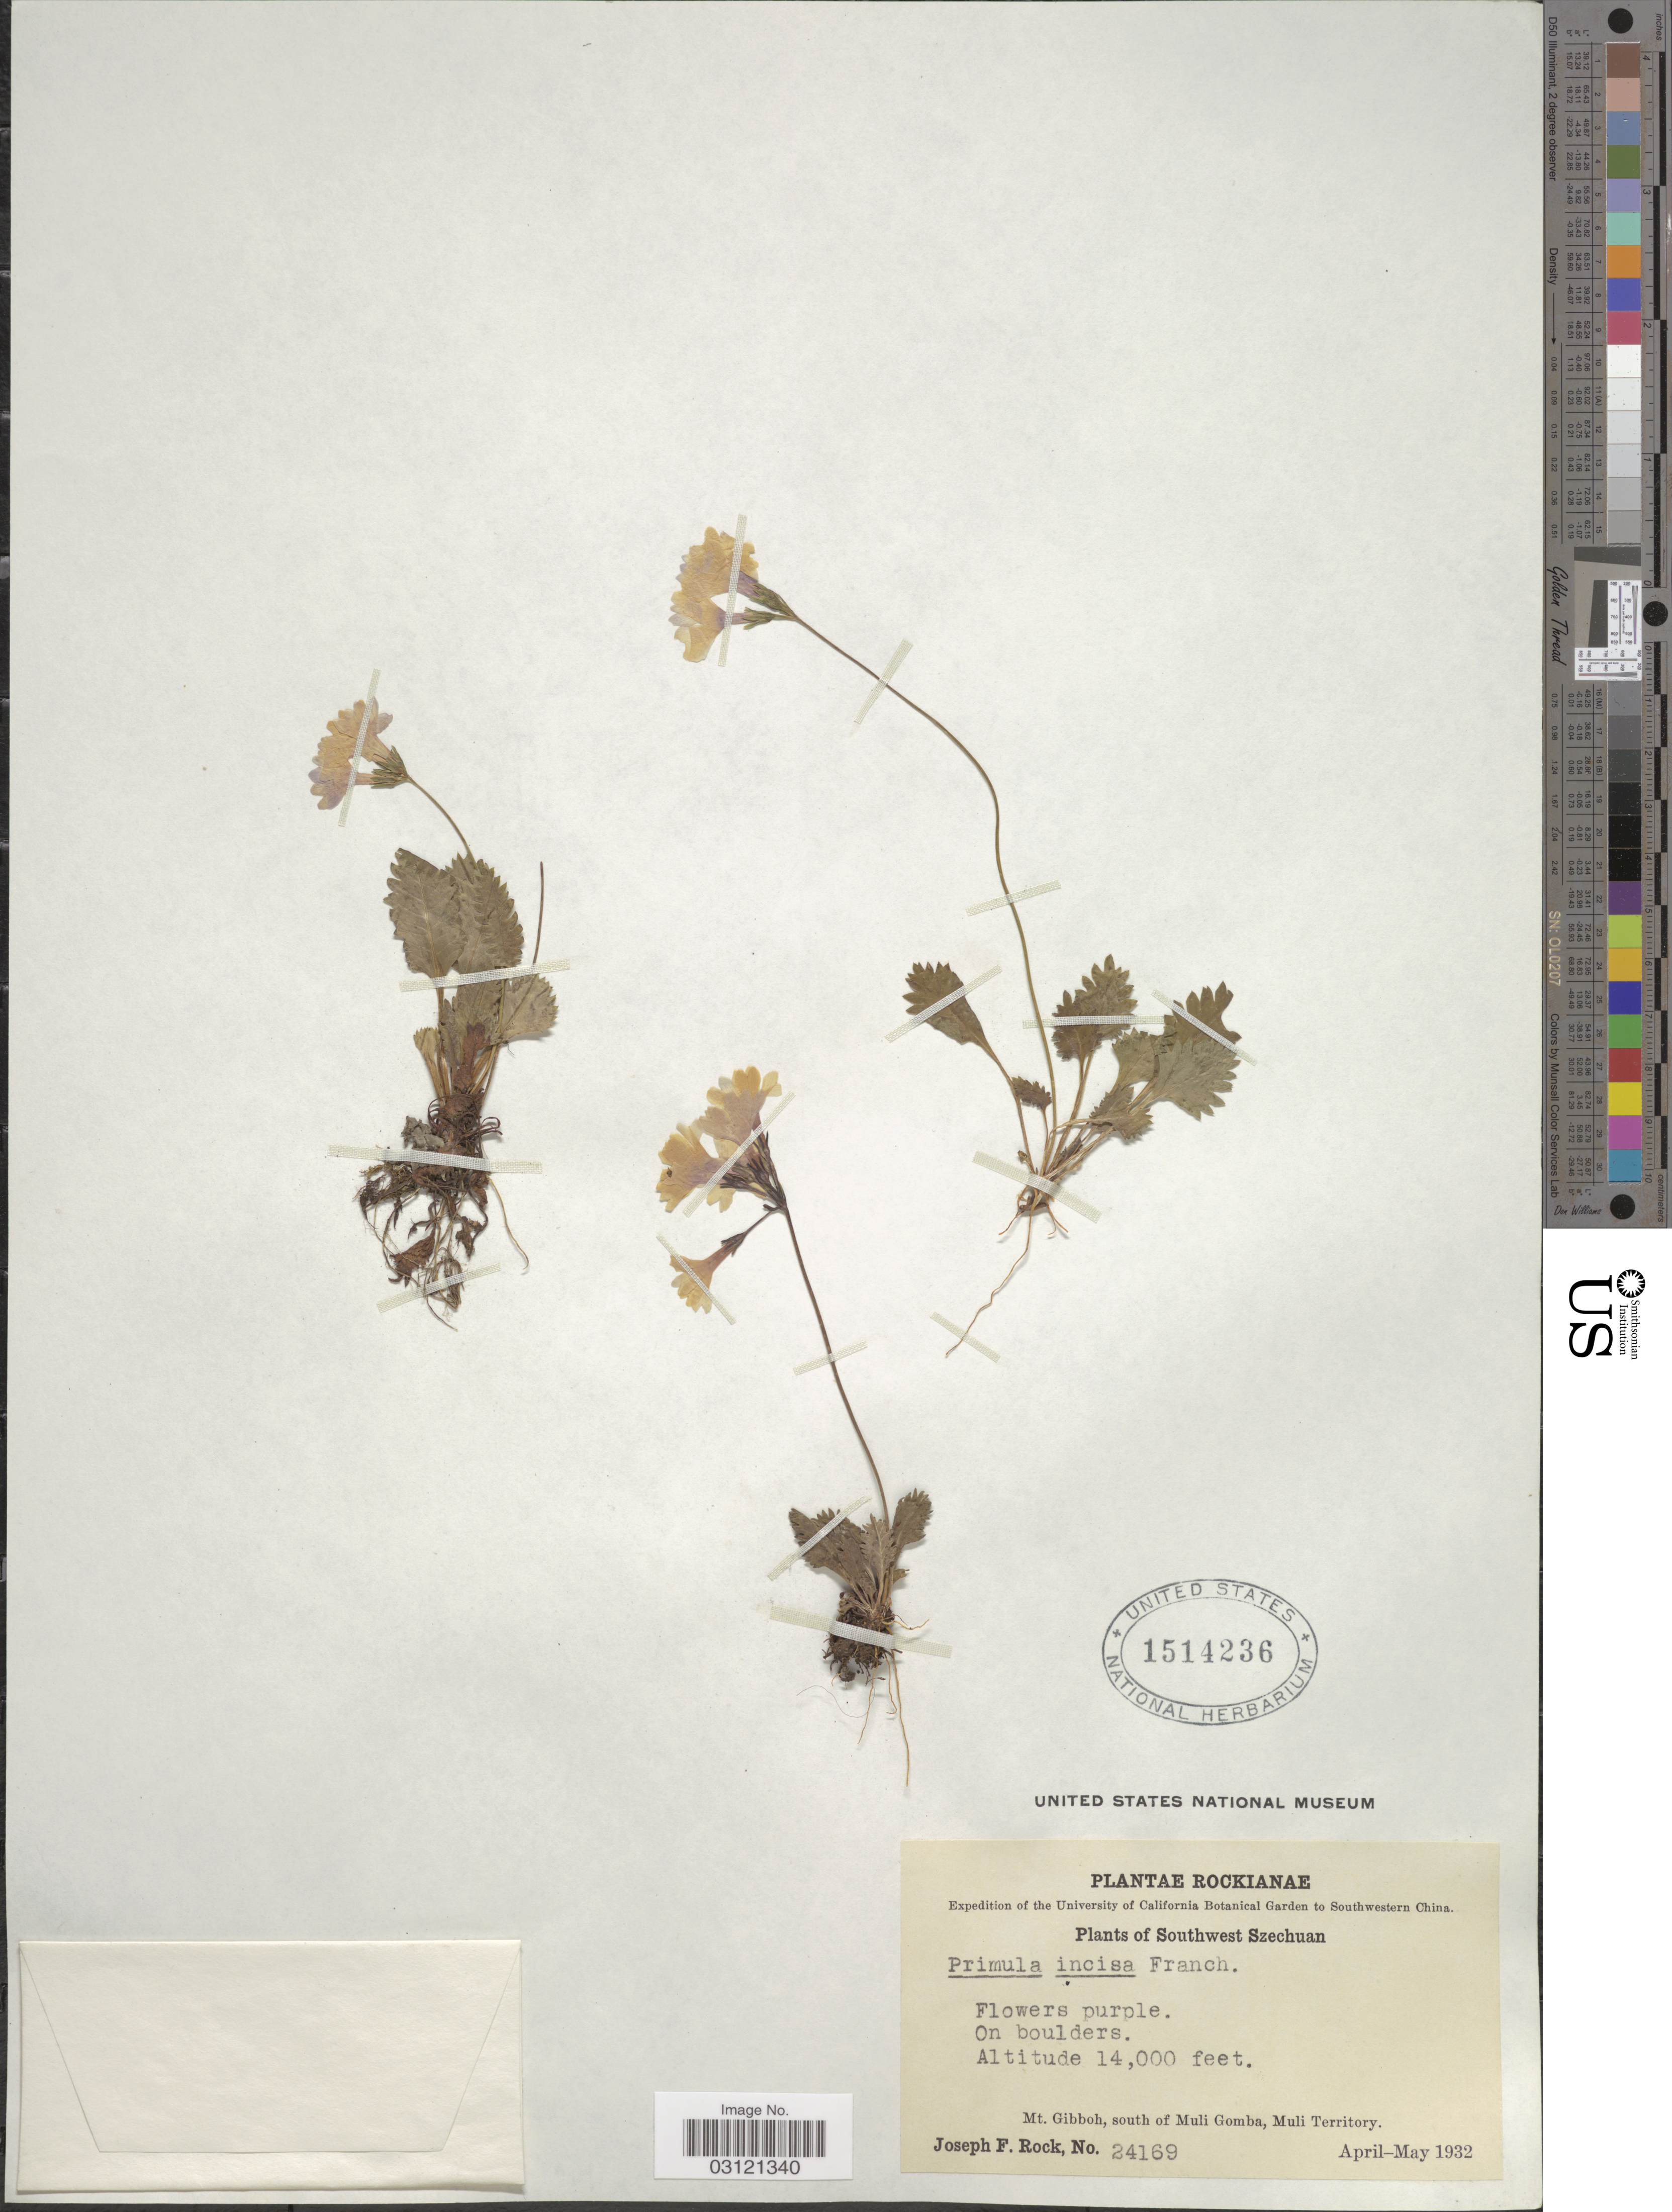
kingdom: Plantae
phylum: Tracheophyta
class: Magnoliopsida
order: Ericales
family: Primulaceae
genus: Primula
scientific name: Primula incisa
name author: Franch.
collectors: J. F. Rock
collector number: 24169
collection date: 1932-04/1932-05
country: China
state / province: Sichuan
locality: Southwest Szechuan, Mt. Gibboh, south of Muli Gomba, Muli Territory, Southwestern China.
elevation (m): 4267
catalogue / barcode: US 1514236